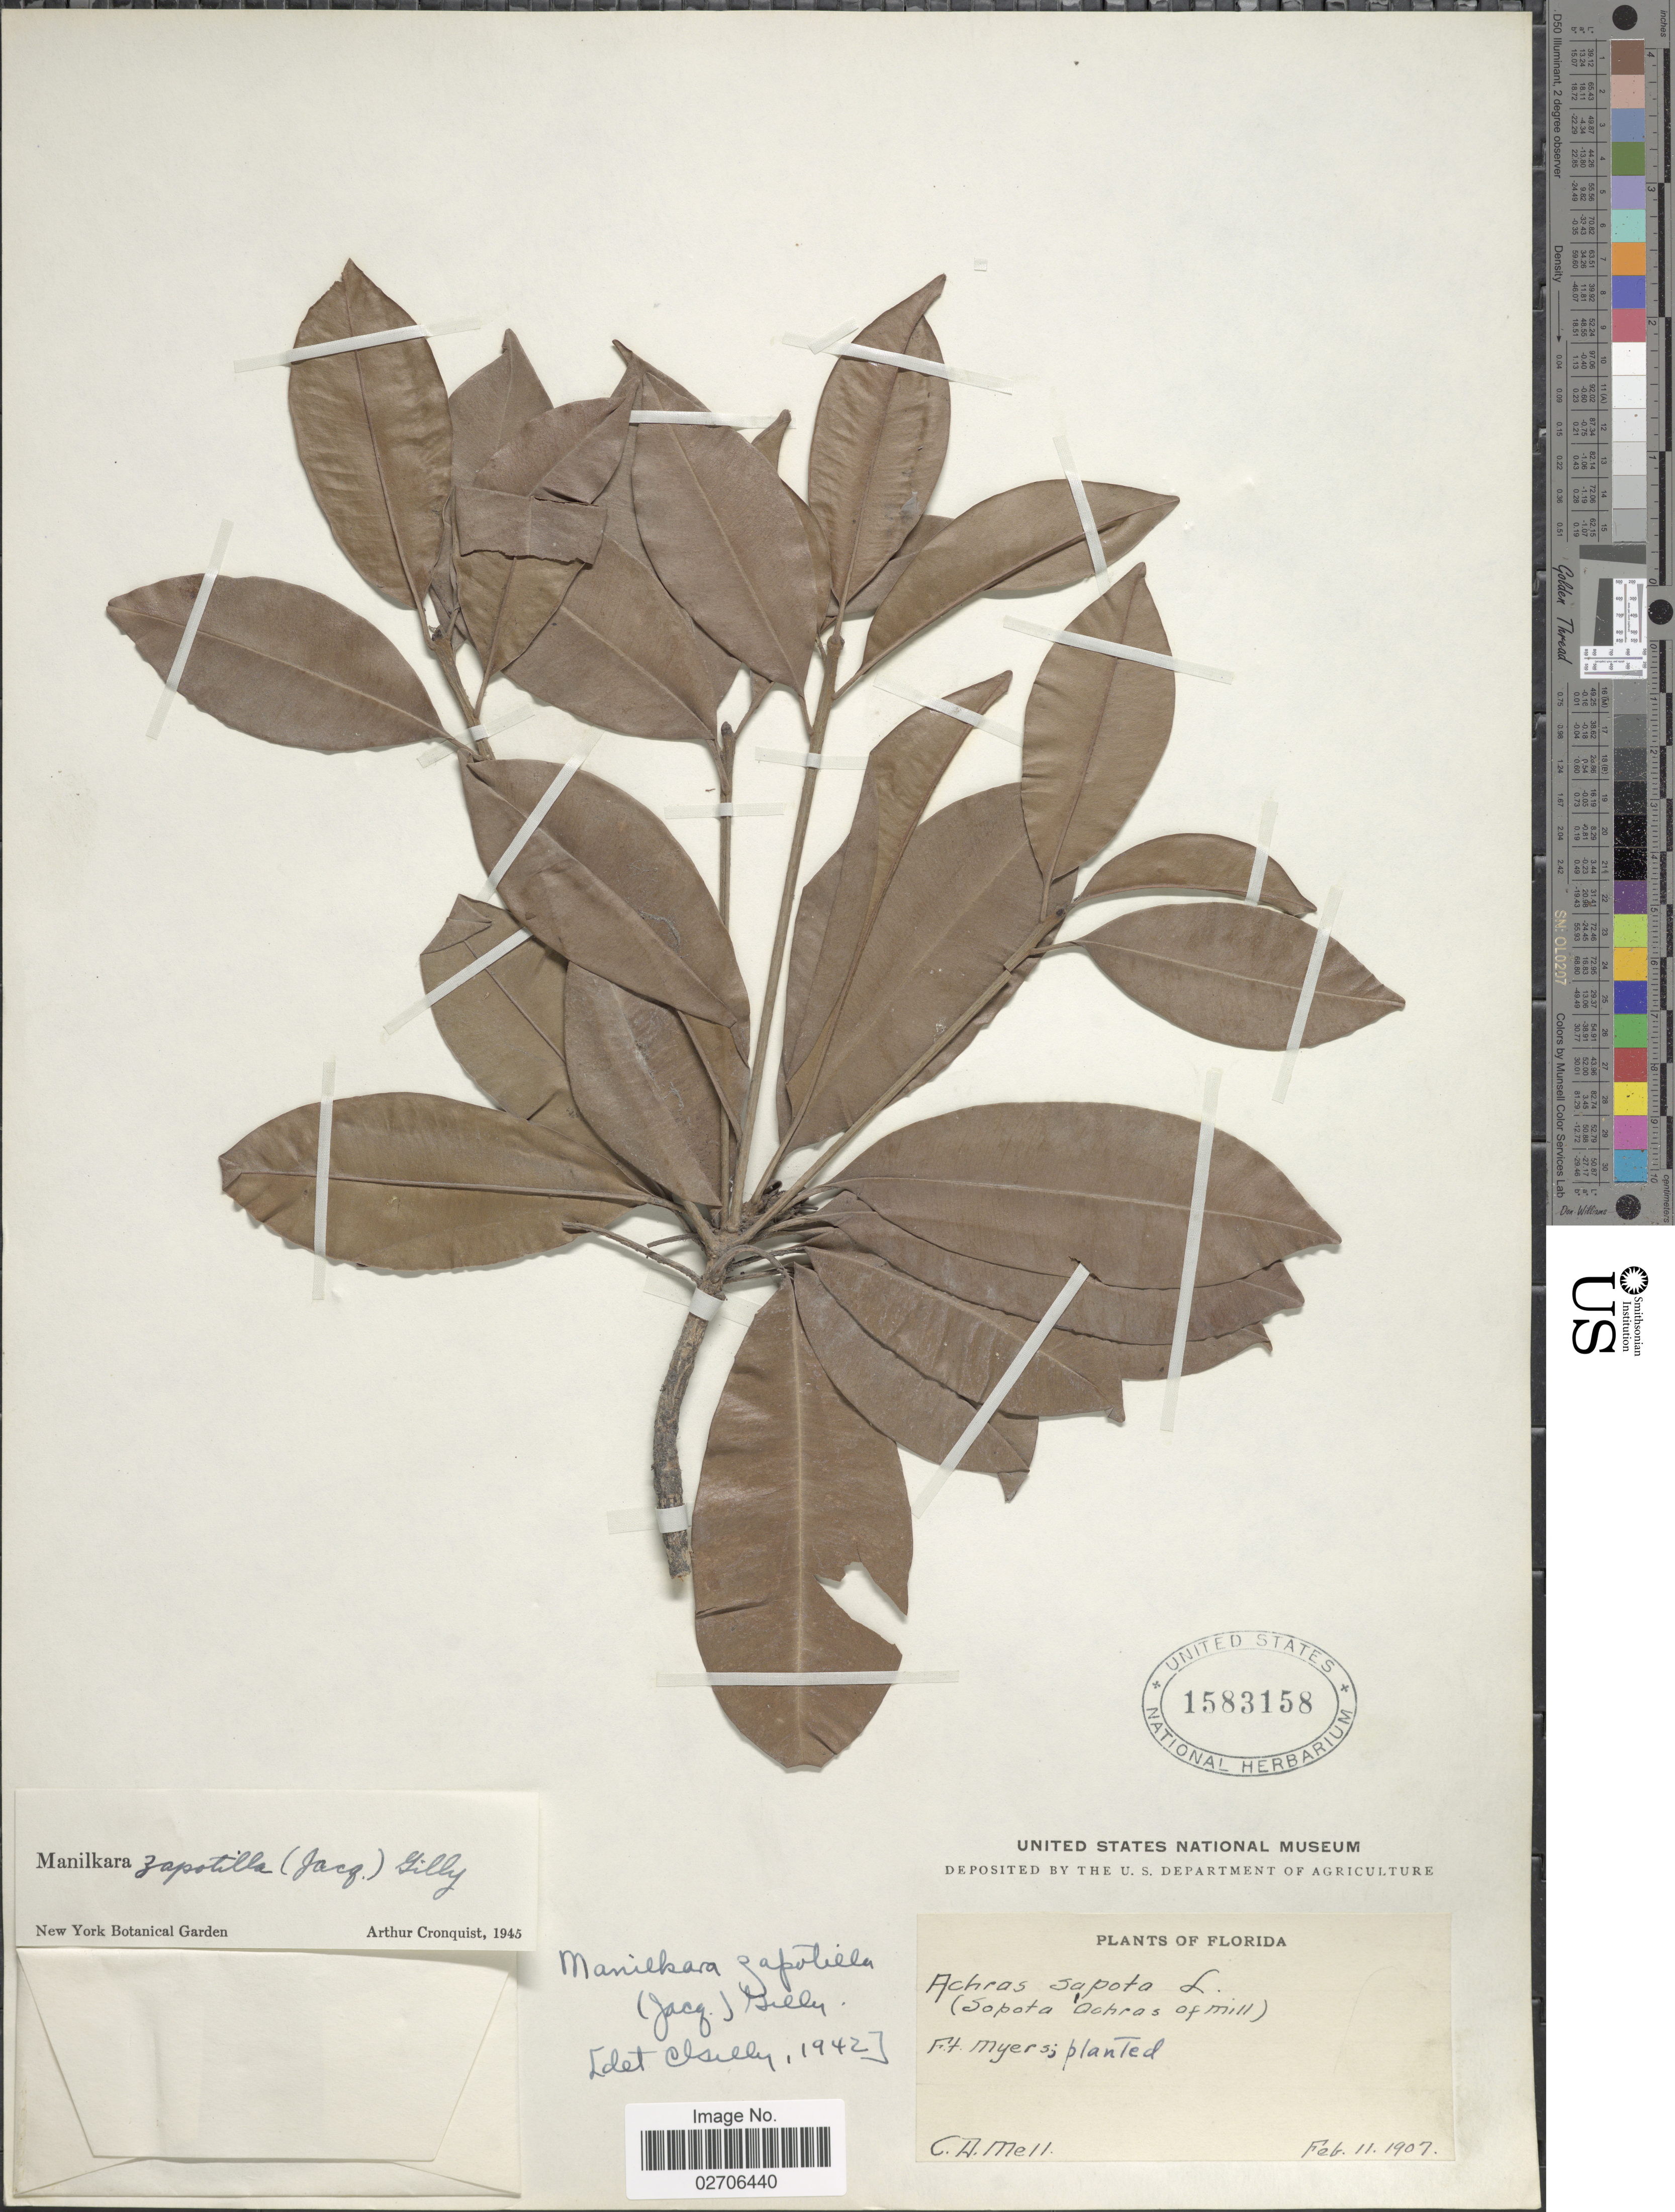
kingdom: Plantae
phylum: Tracheophyta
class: Magnoliopsida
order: Ericales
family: Sapotaceae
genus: Manilkara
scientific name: Manilkara zapotilla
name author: (Jacq.) Gilly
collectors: C. D. Mell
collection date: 1907-02-11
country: United States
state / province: Florida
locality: Ft. Myers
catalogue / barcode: US 1583158